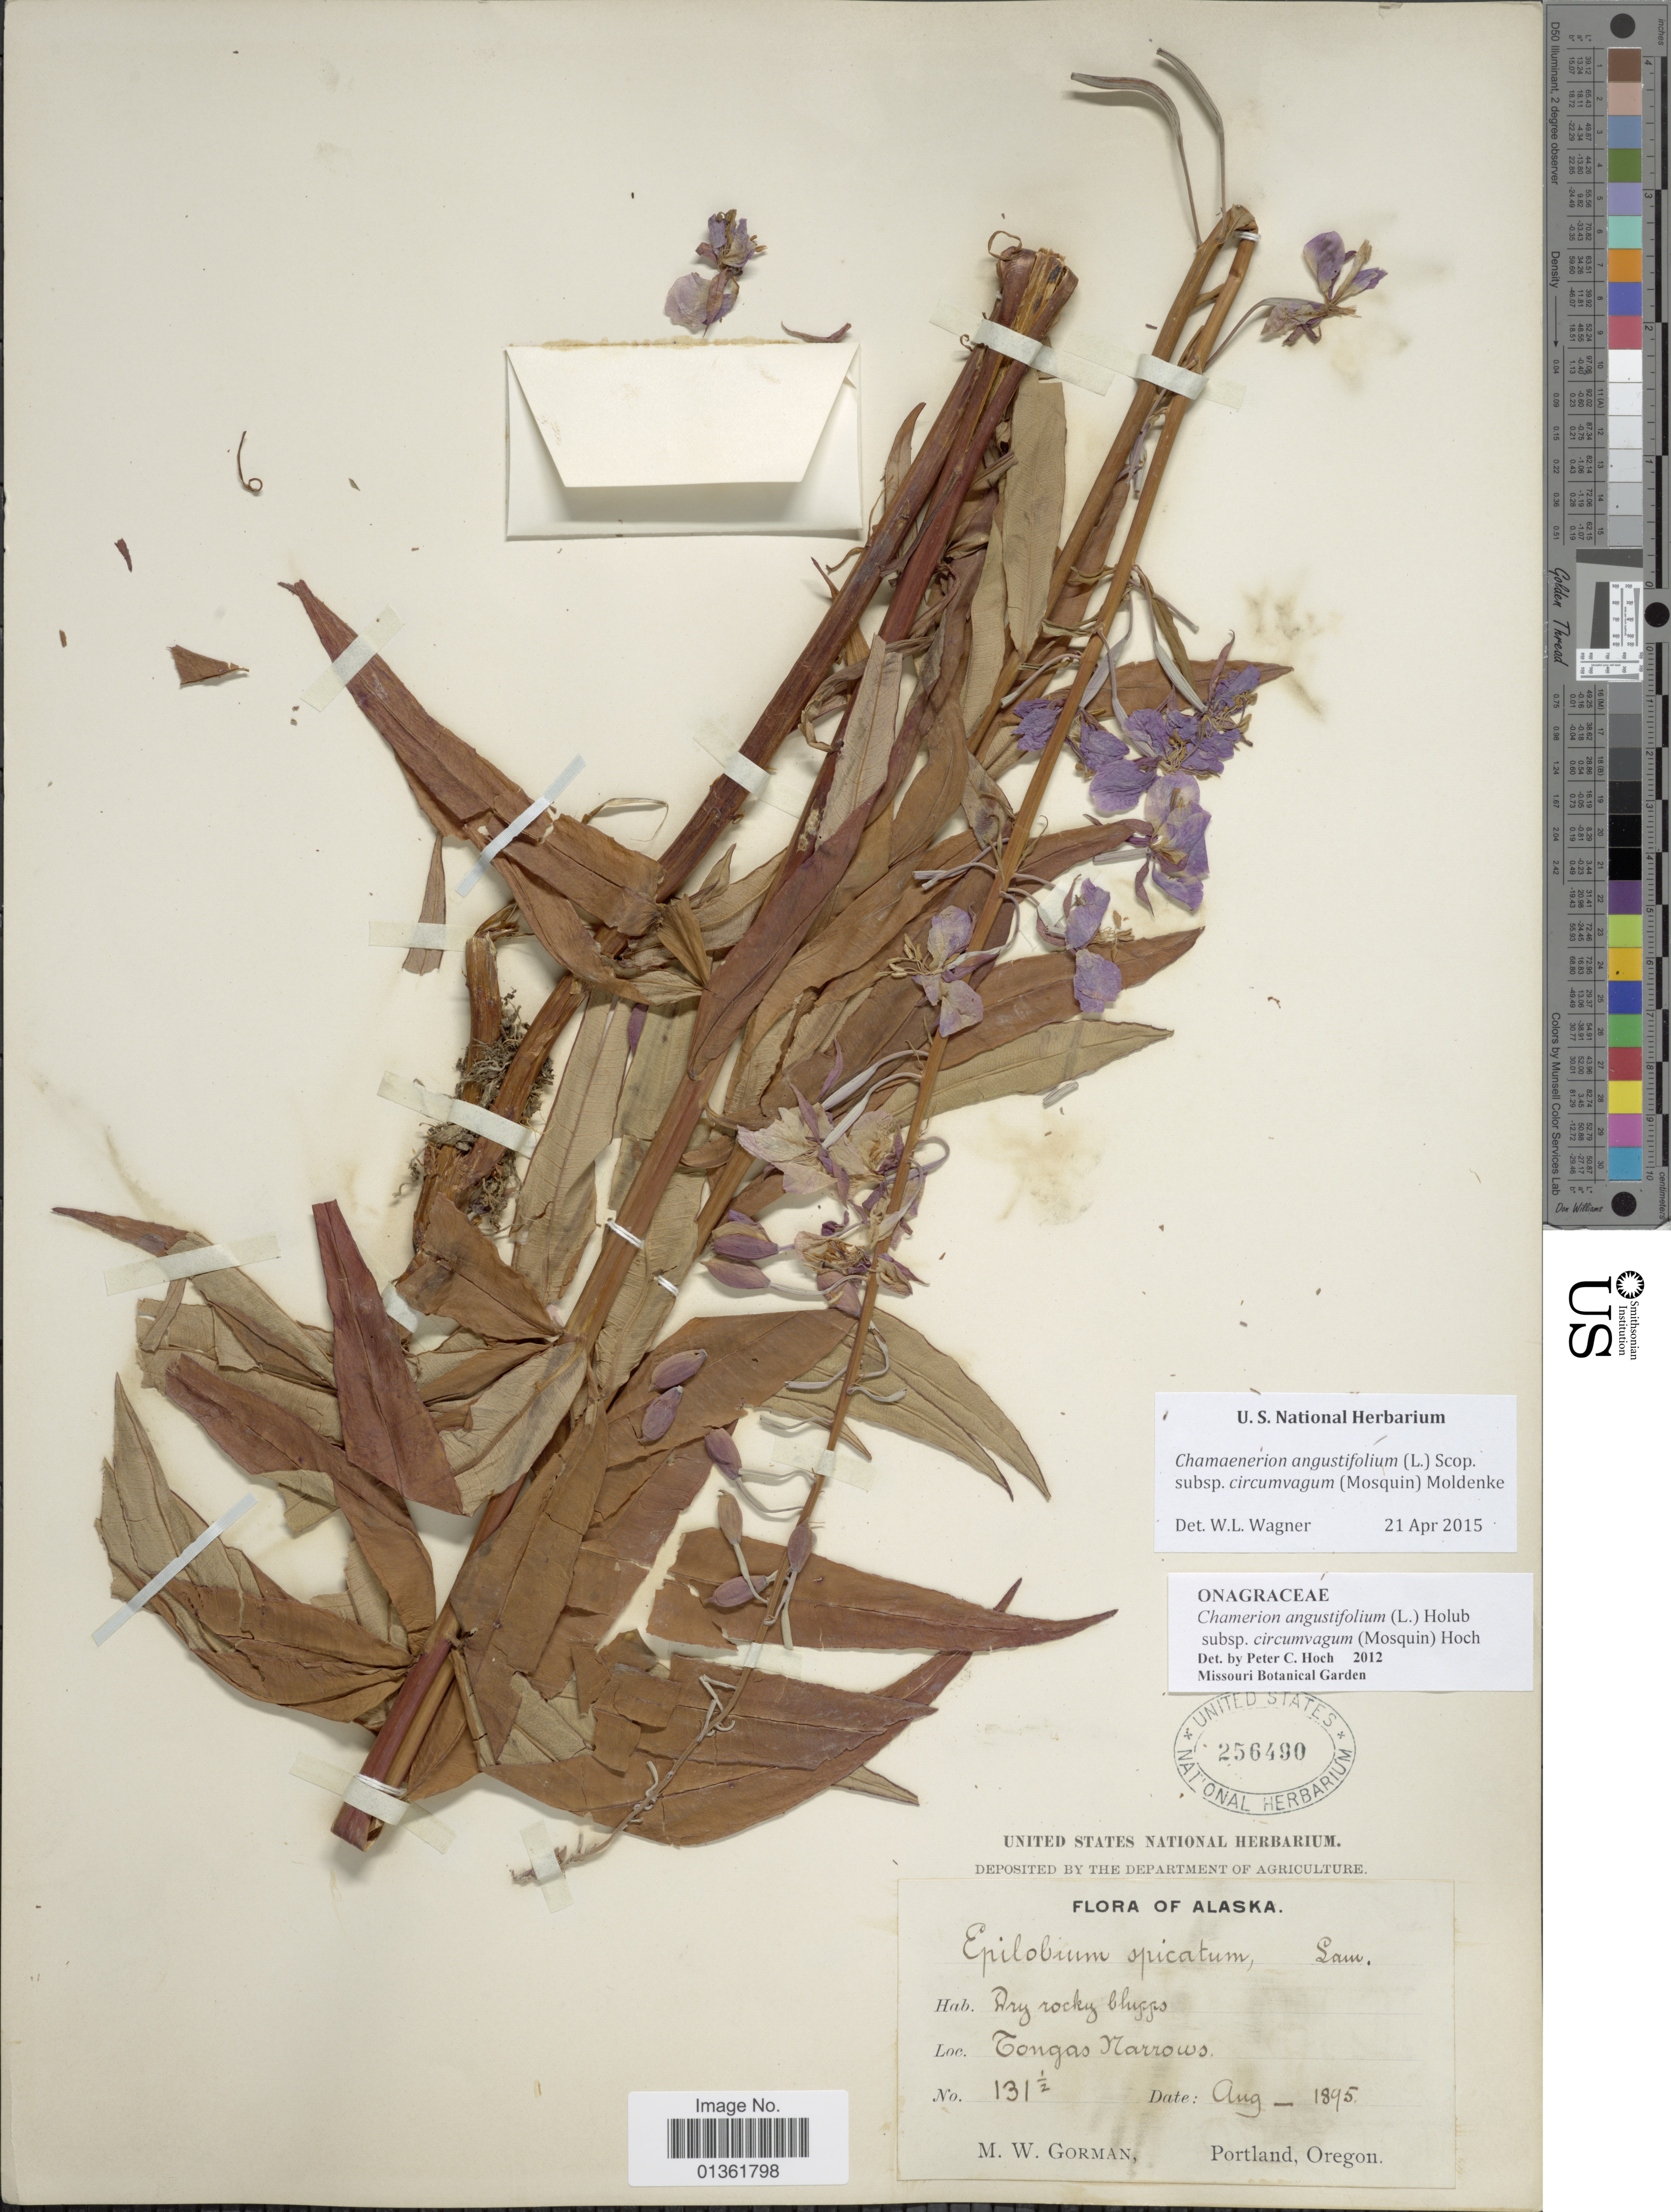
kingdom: Plantae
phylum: Tracheophyta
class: Magnoliopsida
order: Myrtales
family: Onagraceae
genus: Chamaenerion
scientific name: Chamaenerion angustifolium subsp. circumvagum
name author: (Mosquin) Moldenke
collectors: M. W. Gorman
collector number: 131½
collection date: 1895-08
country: United States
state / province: Alaska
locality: Congas Narrows.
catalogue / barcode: US 256490